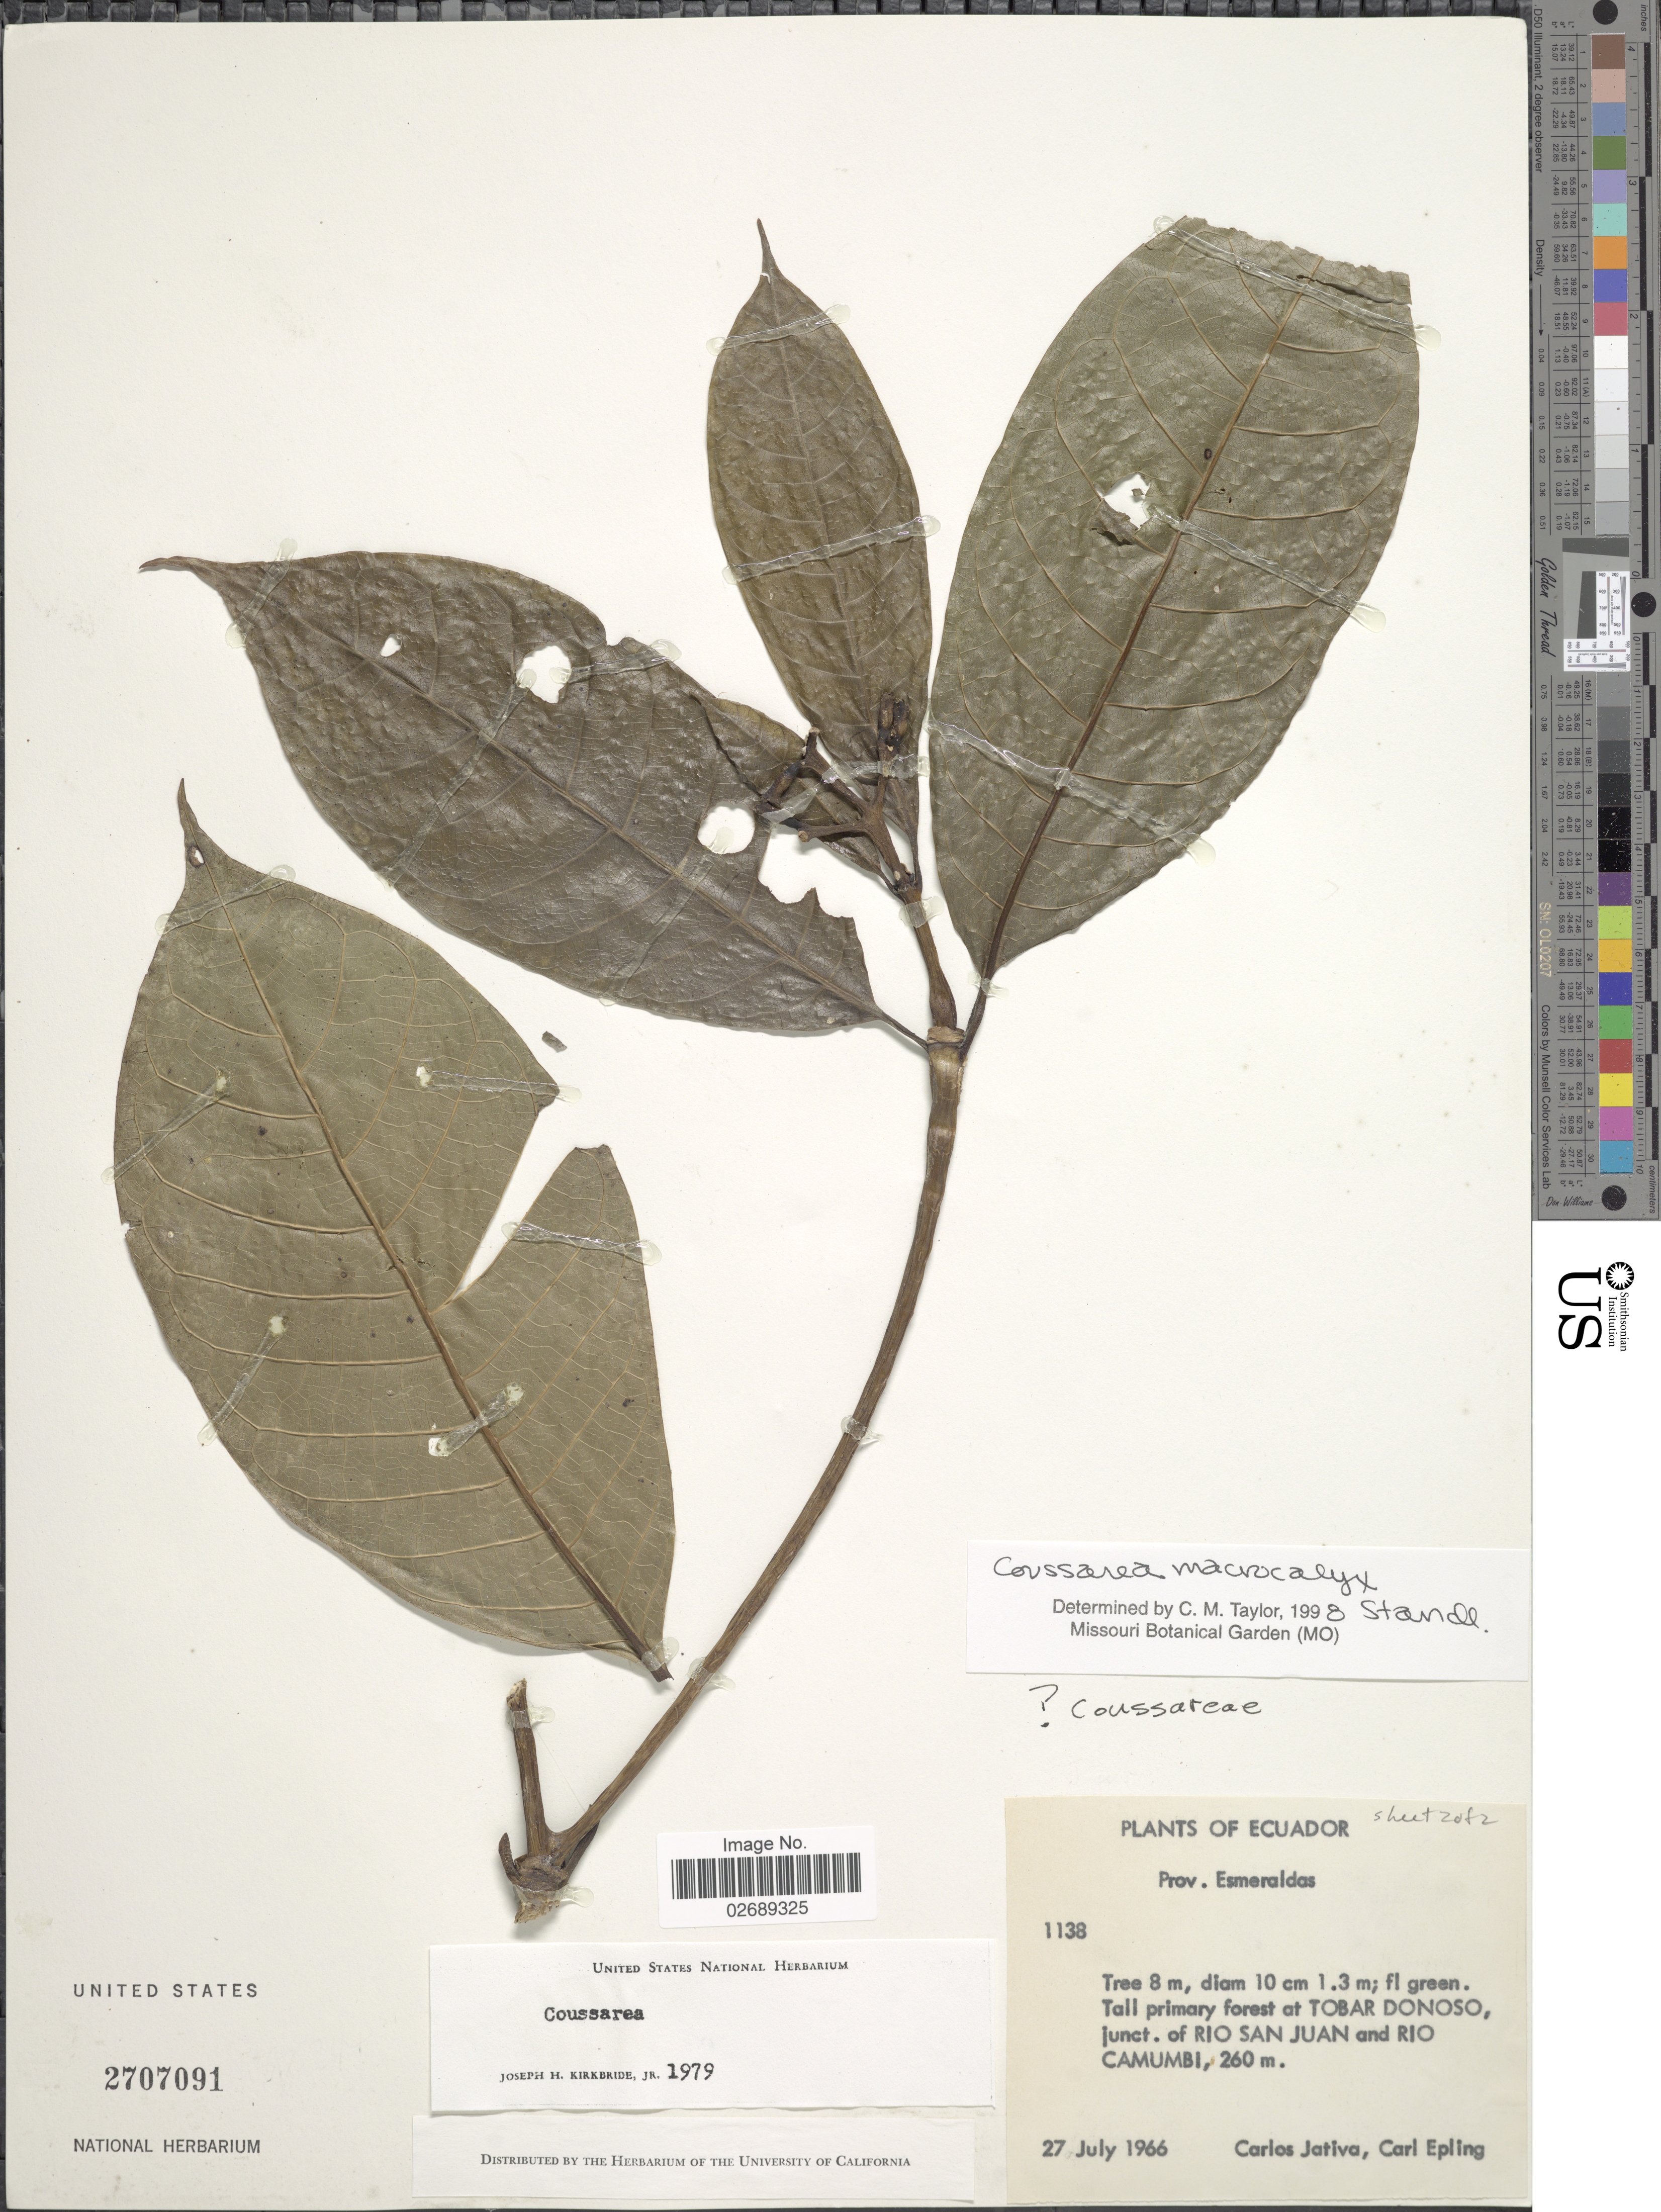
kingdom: Plantae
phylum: Tracheophyta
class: Magnoliopsida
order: Gentianales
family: Rubiaceae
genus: Coussarea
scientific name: Coussarea macrocalyx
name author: Standl.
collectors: C. D. Játiva & C. C. Epling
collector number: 1138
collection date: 1966-07-27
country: Ecuador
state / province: Esmeraldas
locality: Tall primary forest at Tobar Donoso, junct. of Rio San Juan and Rio Camumbi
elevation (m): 260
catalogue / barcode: US 2707091